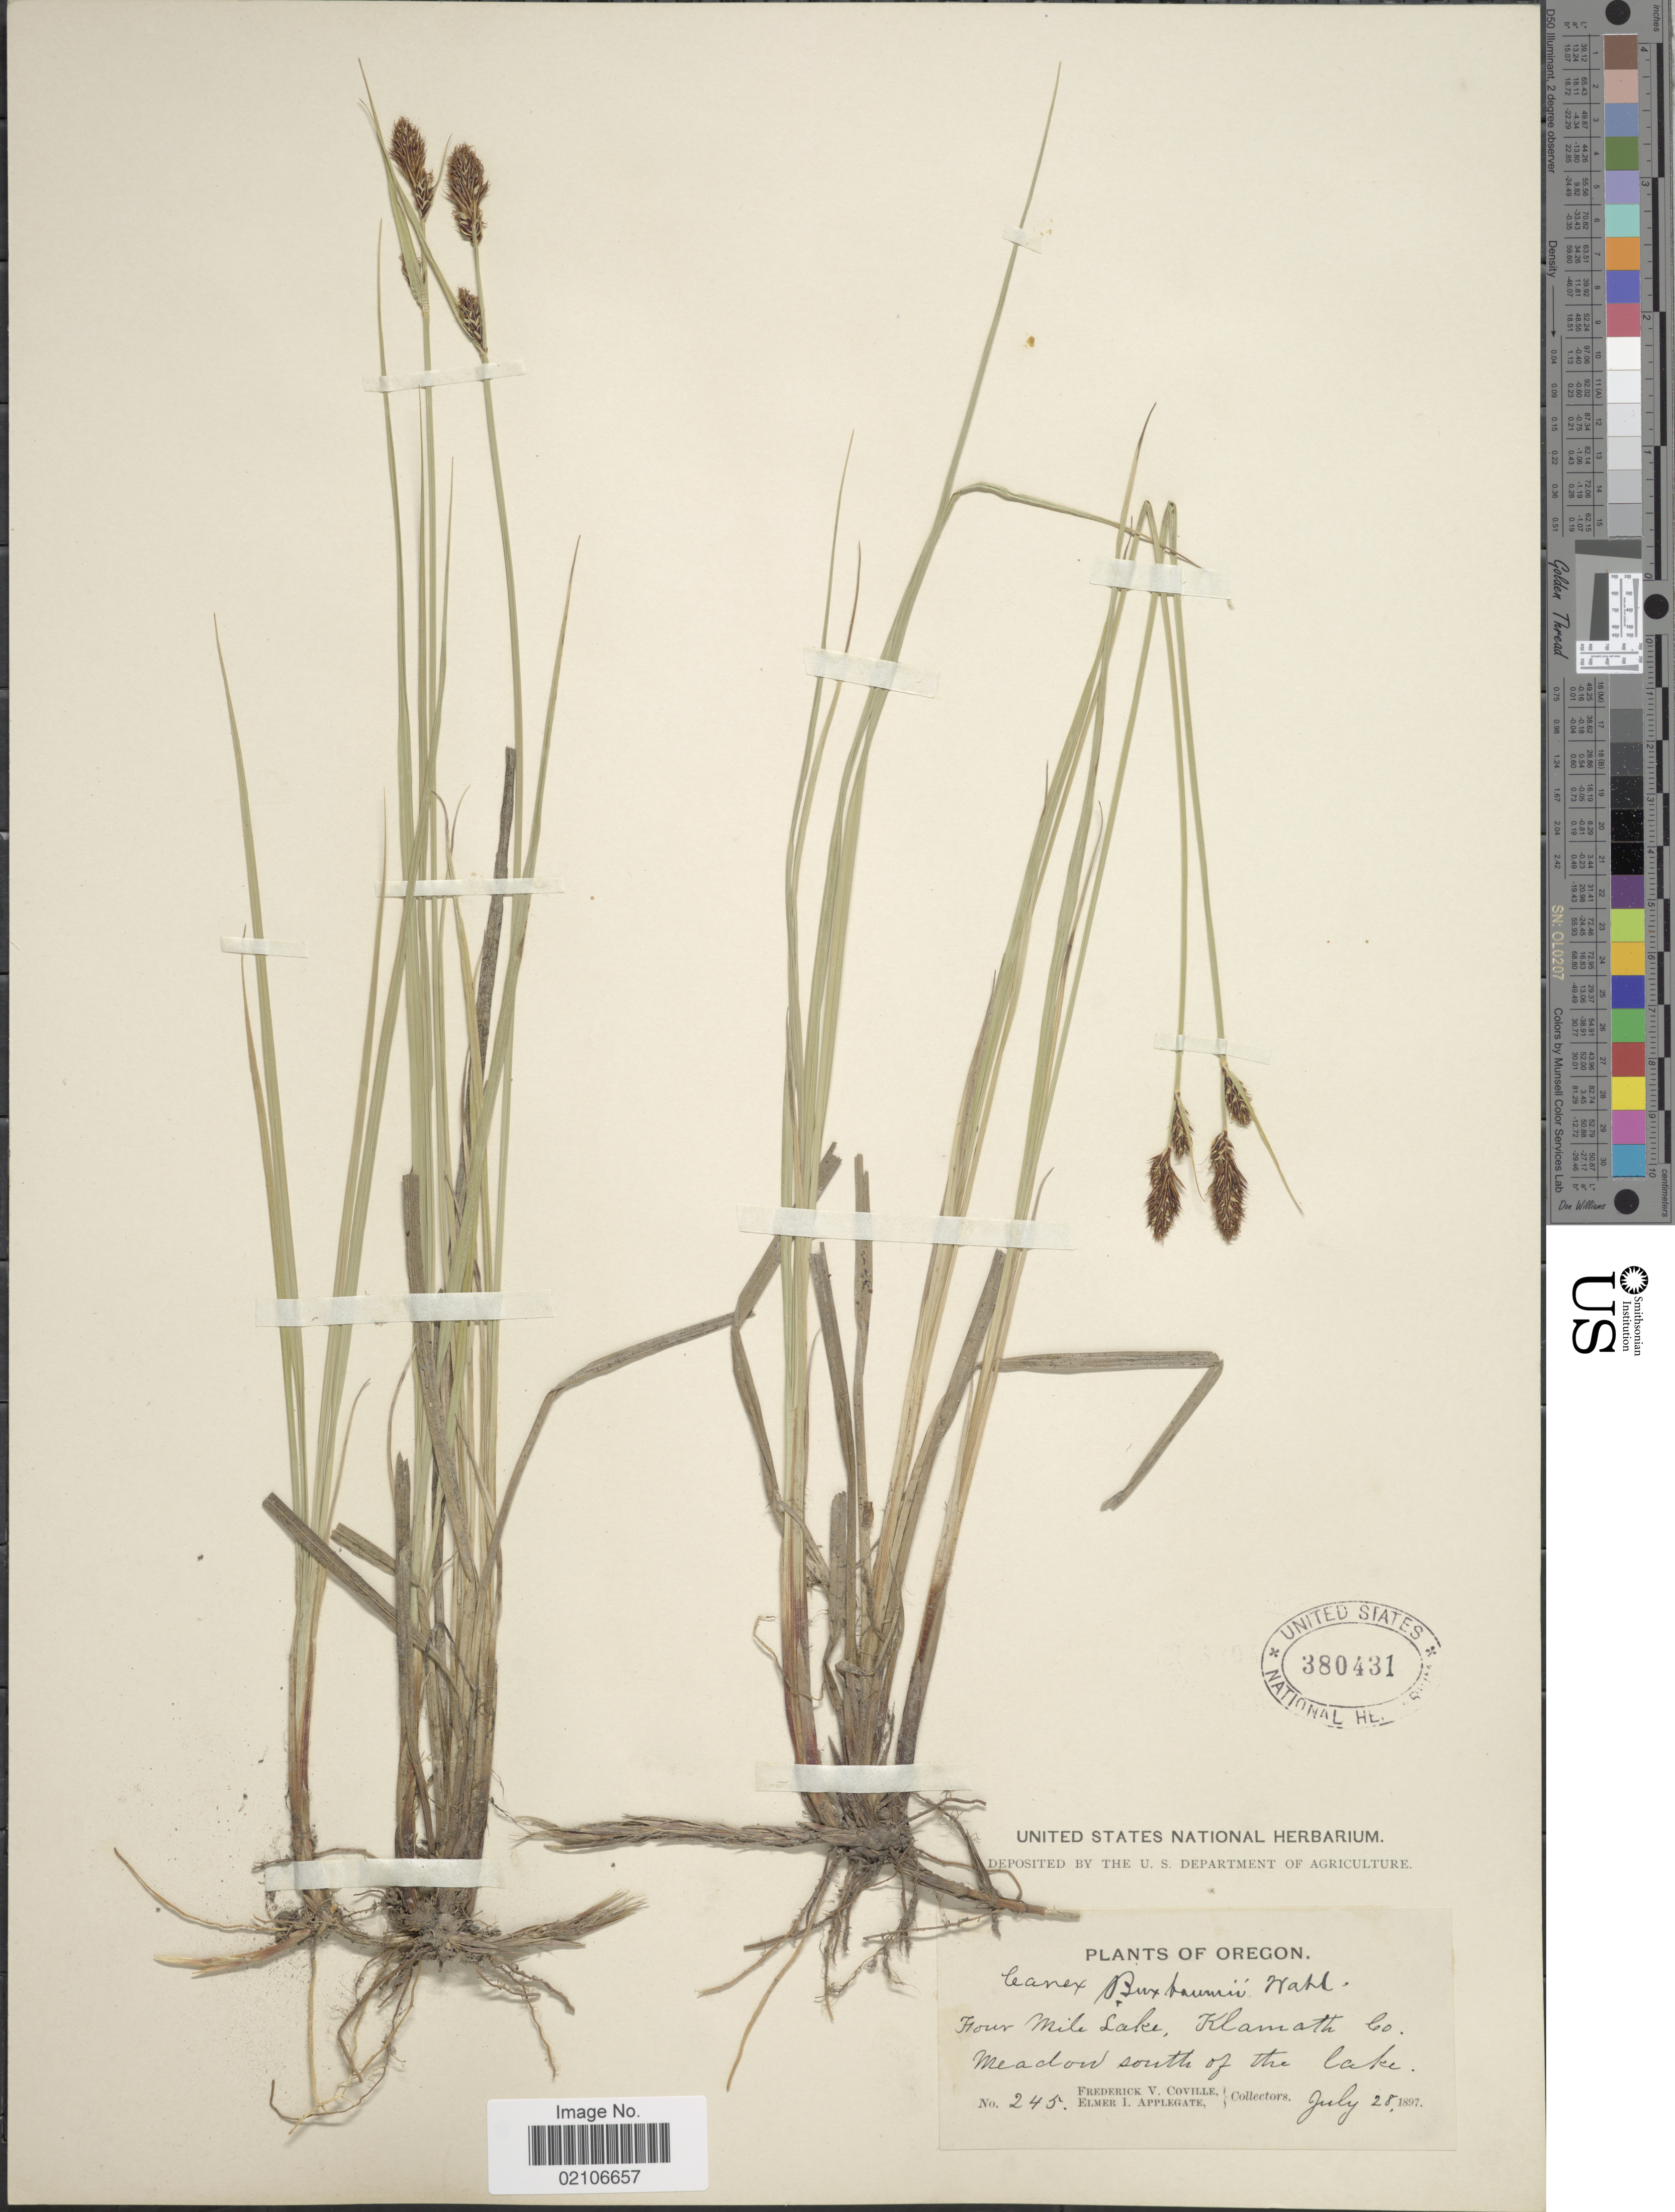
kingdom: Plantae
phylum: Tracheophyta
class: Liliopsida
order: Poales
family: Cyperaceae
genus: Carex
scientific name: Carex buxbaumii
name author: Wahlenb.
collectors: F. V. Coville & E. I. Applegate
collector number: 245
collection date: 1897-07-28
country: United States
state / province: Oregon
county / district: Klamath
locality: Four Mile Lake, Klamath Co. Meadow south of the lake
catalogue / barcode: US 380431